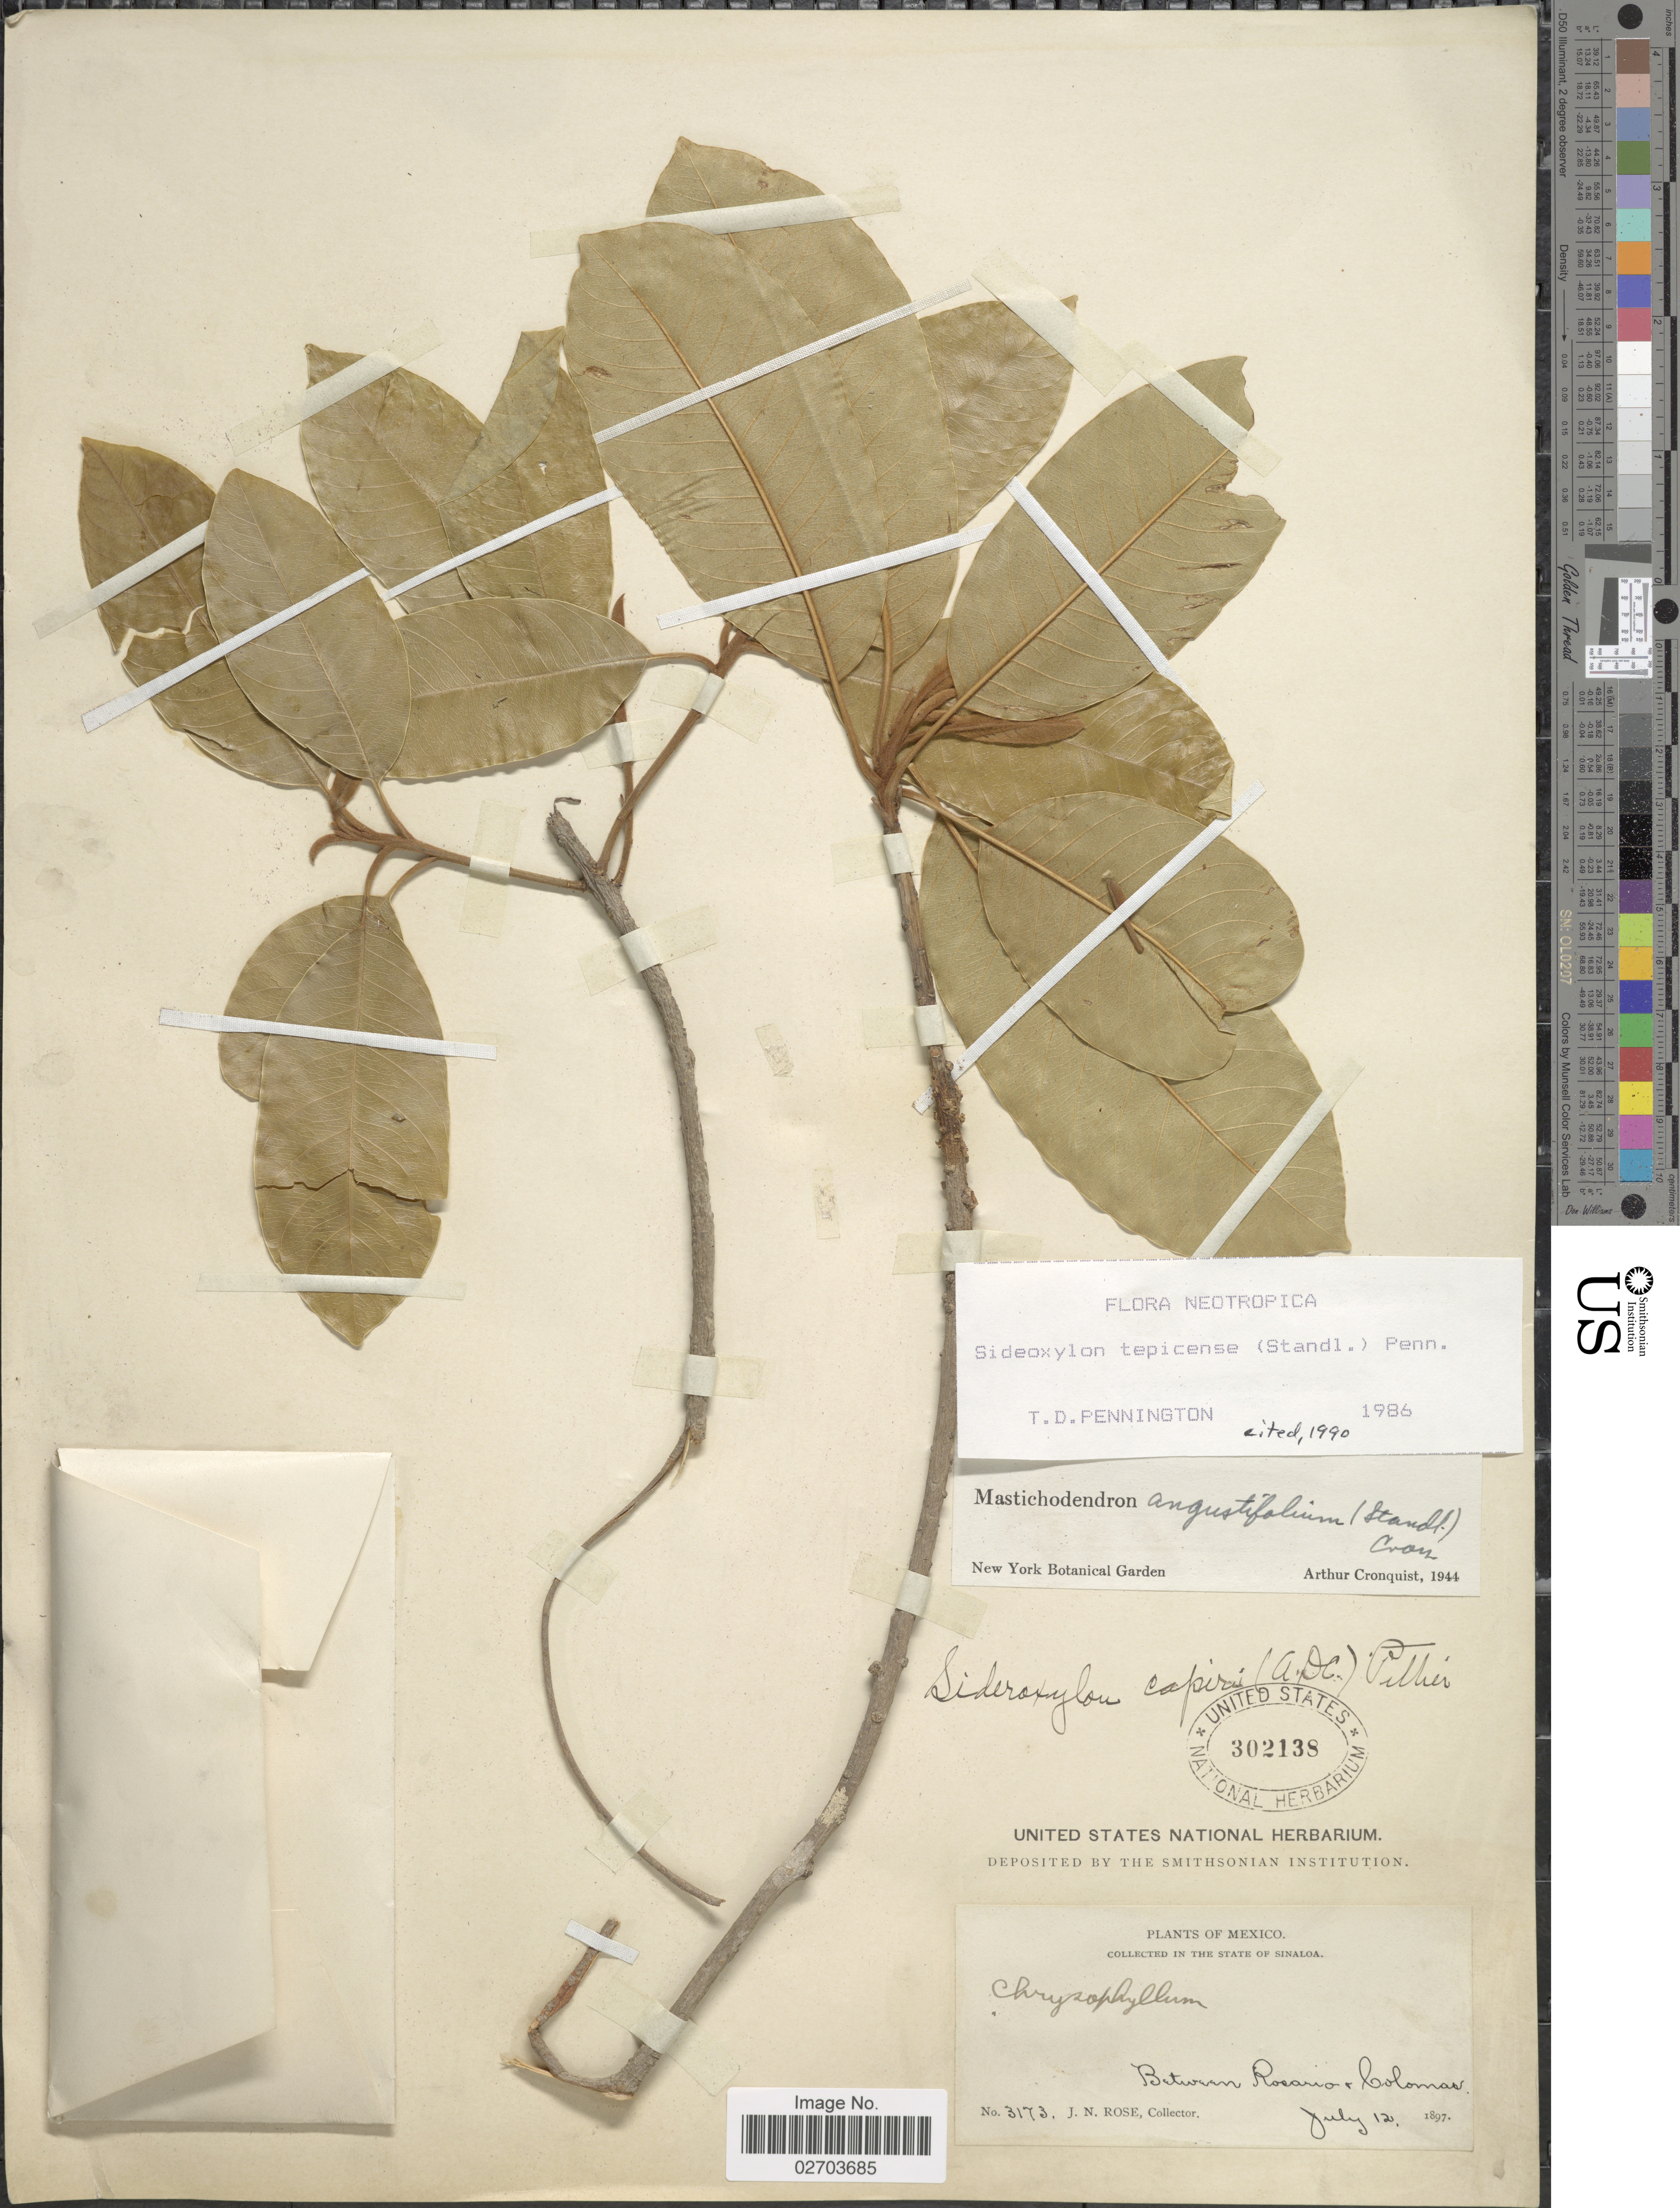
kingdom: Plantae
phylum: Tracheophyta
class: Magnoliopsida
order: Ericales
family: Sapotaceae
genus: Sideroxylon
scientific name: Sideroxylon tepicense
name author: (Standl.) T.D. Penn.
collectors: J. N. Rose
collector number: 3173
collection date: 1897-07-12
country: Mexico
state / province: Sinaloa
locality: Between Rosario + Colomas.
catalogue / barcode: US 302138